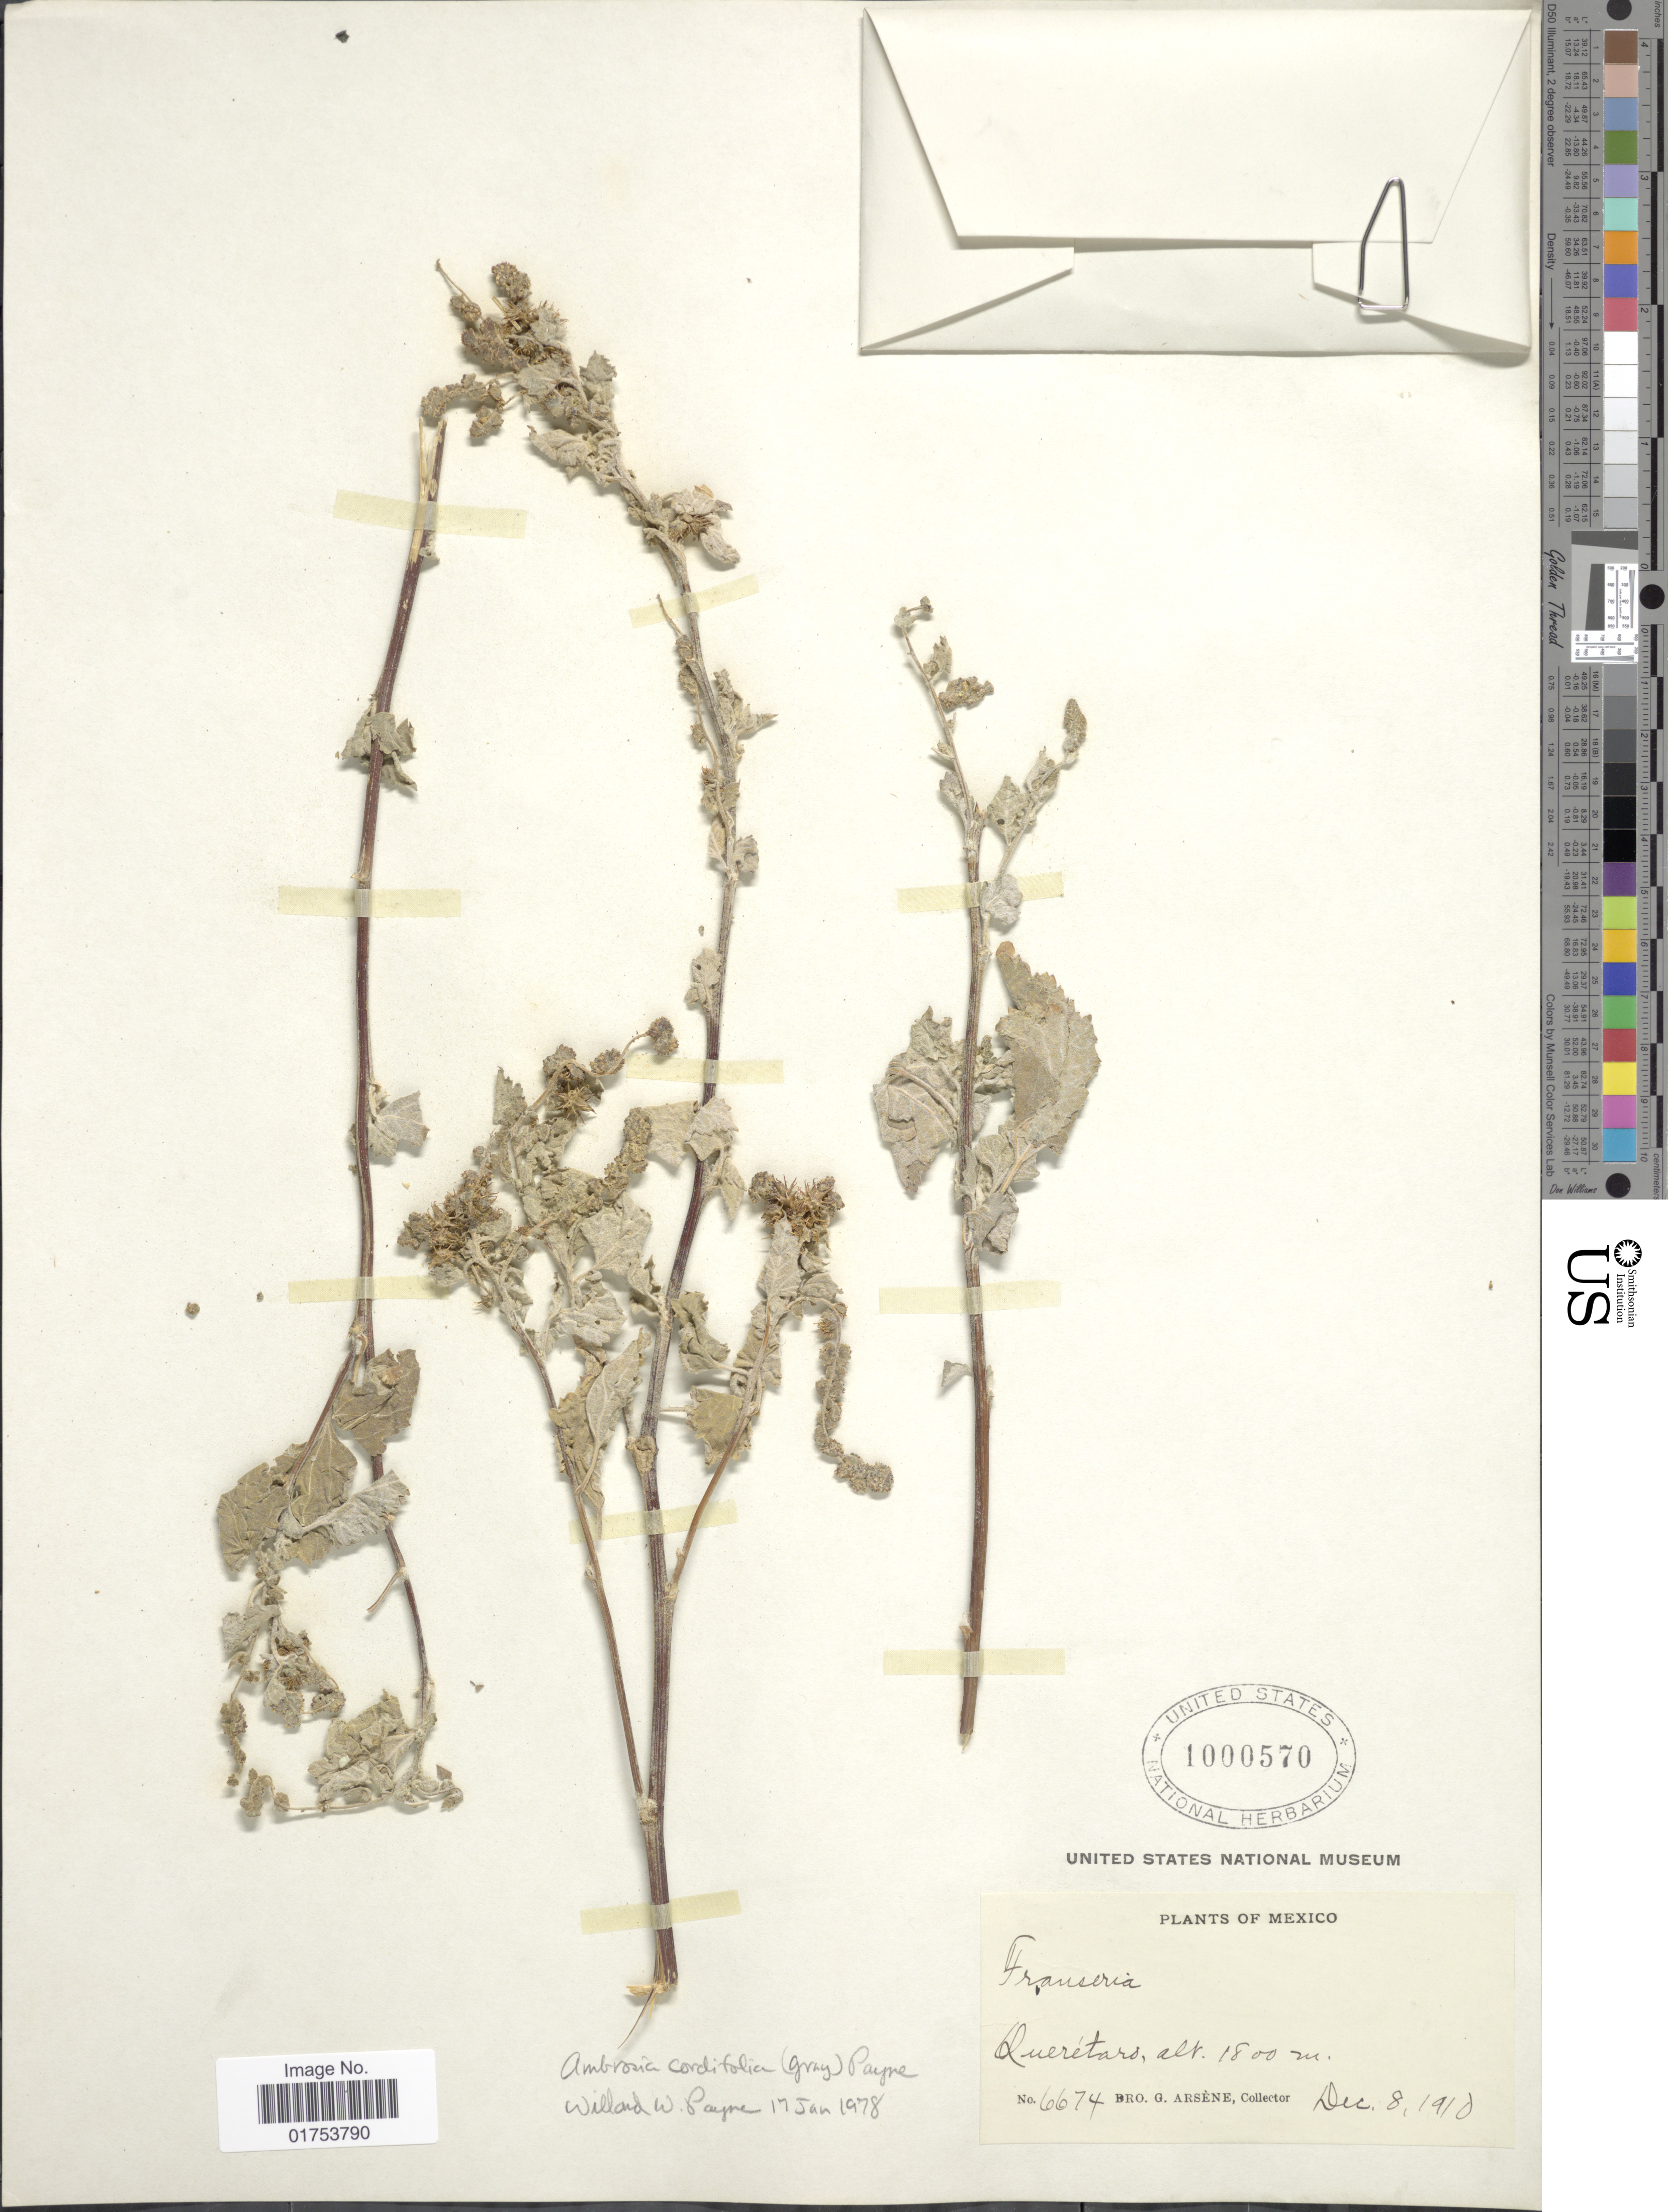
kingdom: Plantae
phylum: Tracheophyta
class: Magnoliopsida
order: Asterales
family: Asteraceae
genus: Ambrosia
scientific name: Ambrosia cordifolia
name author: (A. Gray) W.W.Payne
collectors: Bro. G. Arsène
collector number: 6674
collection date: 1910-12-08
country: Mexico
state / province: Querétaro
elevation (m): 1800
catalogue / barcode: US 1000570